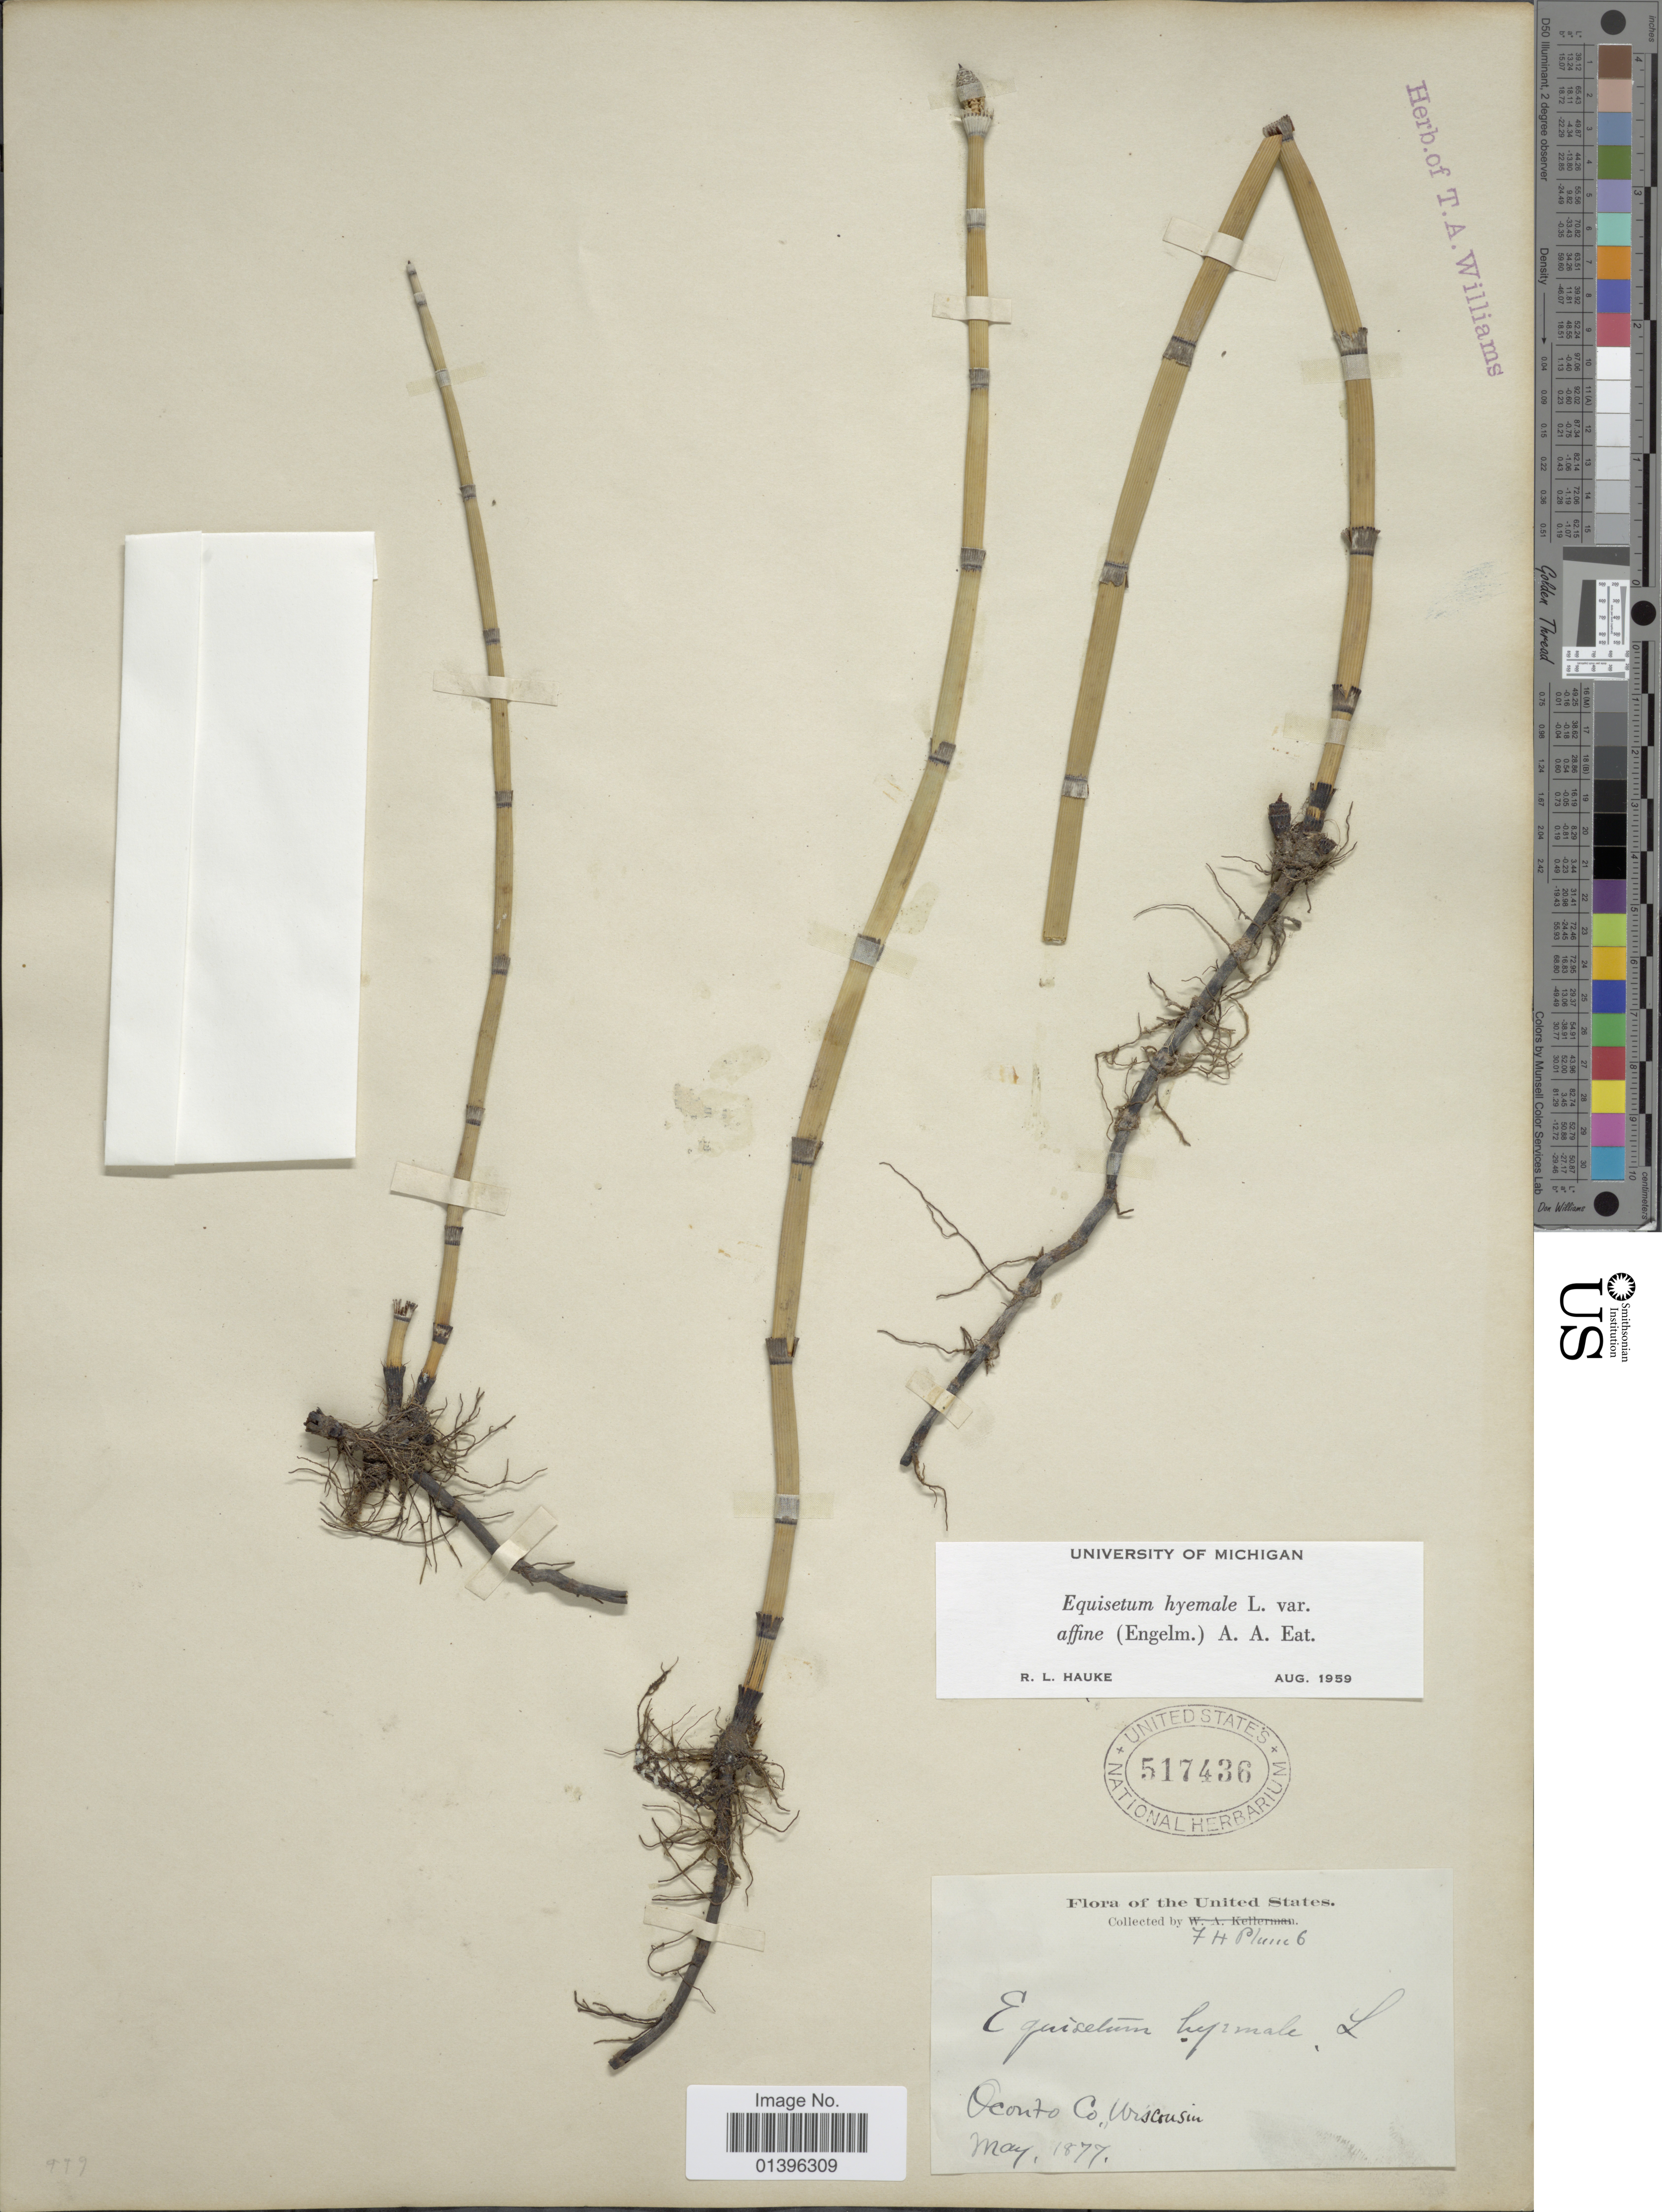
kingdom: Plantae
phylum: Tracheophyta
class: Polypodiopsida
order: Equisetales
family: Equisetaceae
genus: Equisetum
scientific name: Equisetum hyemale var. affine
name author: (Engelm.) A.A. Eaton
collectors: F. Plum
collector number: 6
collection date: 1877-05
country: United States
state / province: Wisconsin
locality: Oconto Co.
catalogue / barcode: US 517436